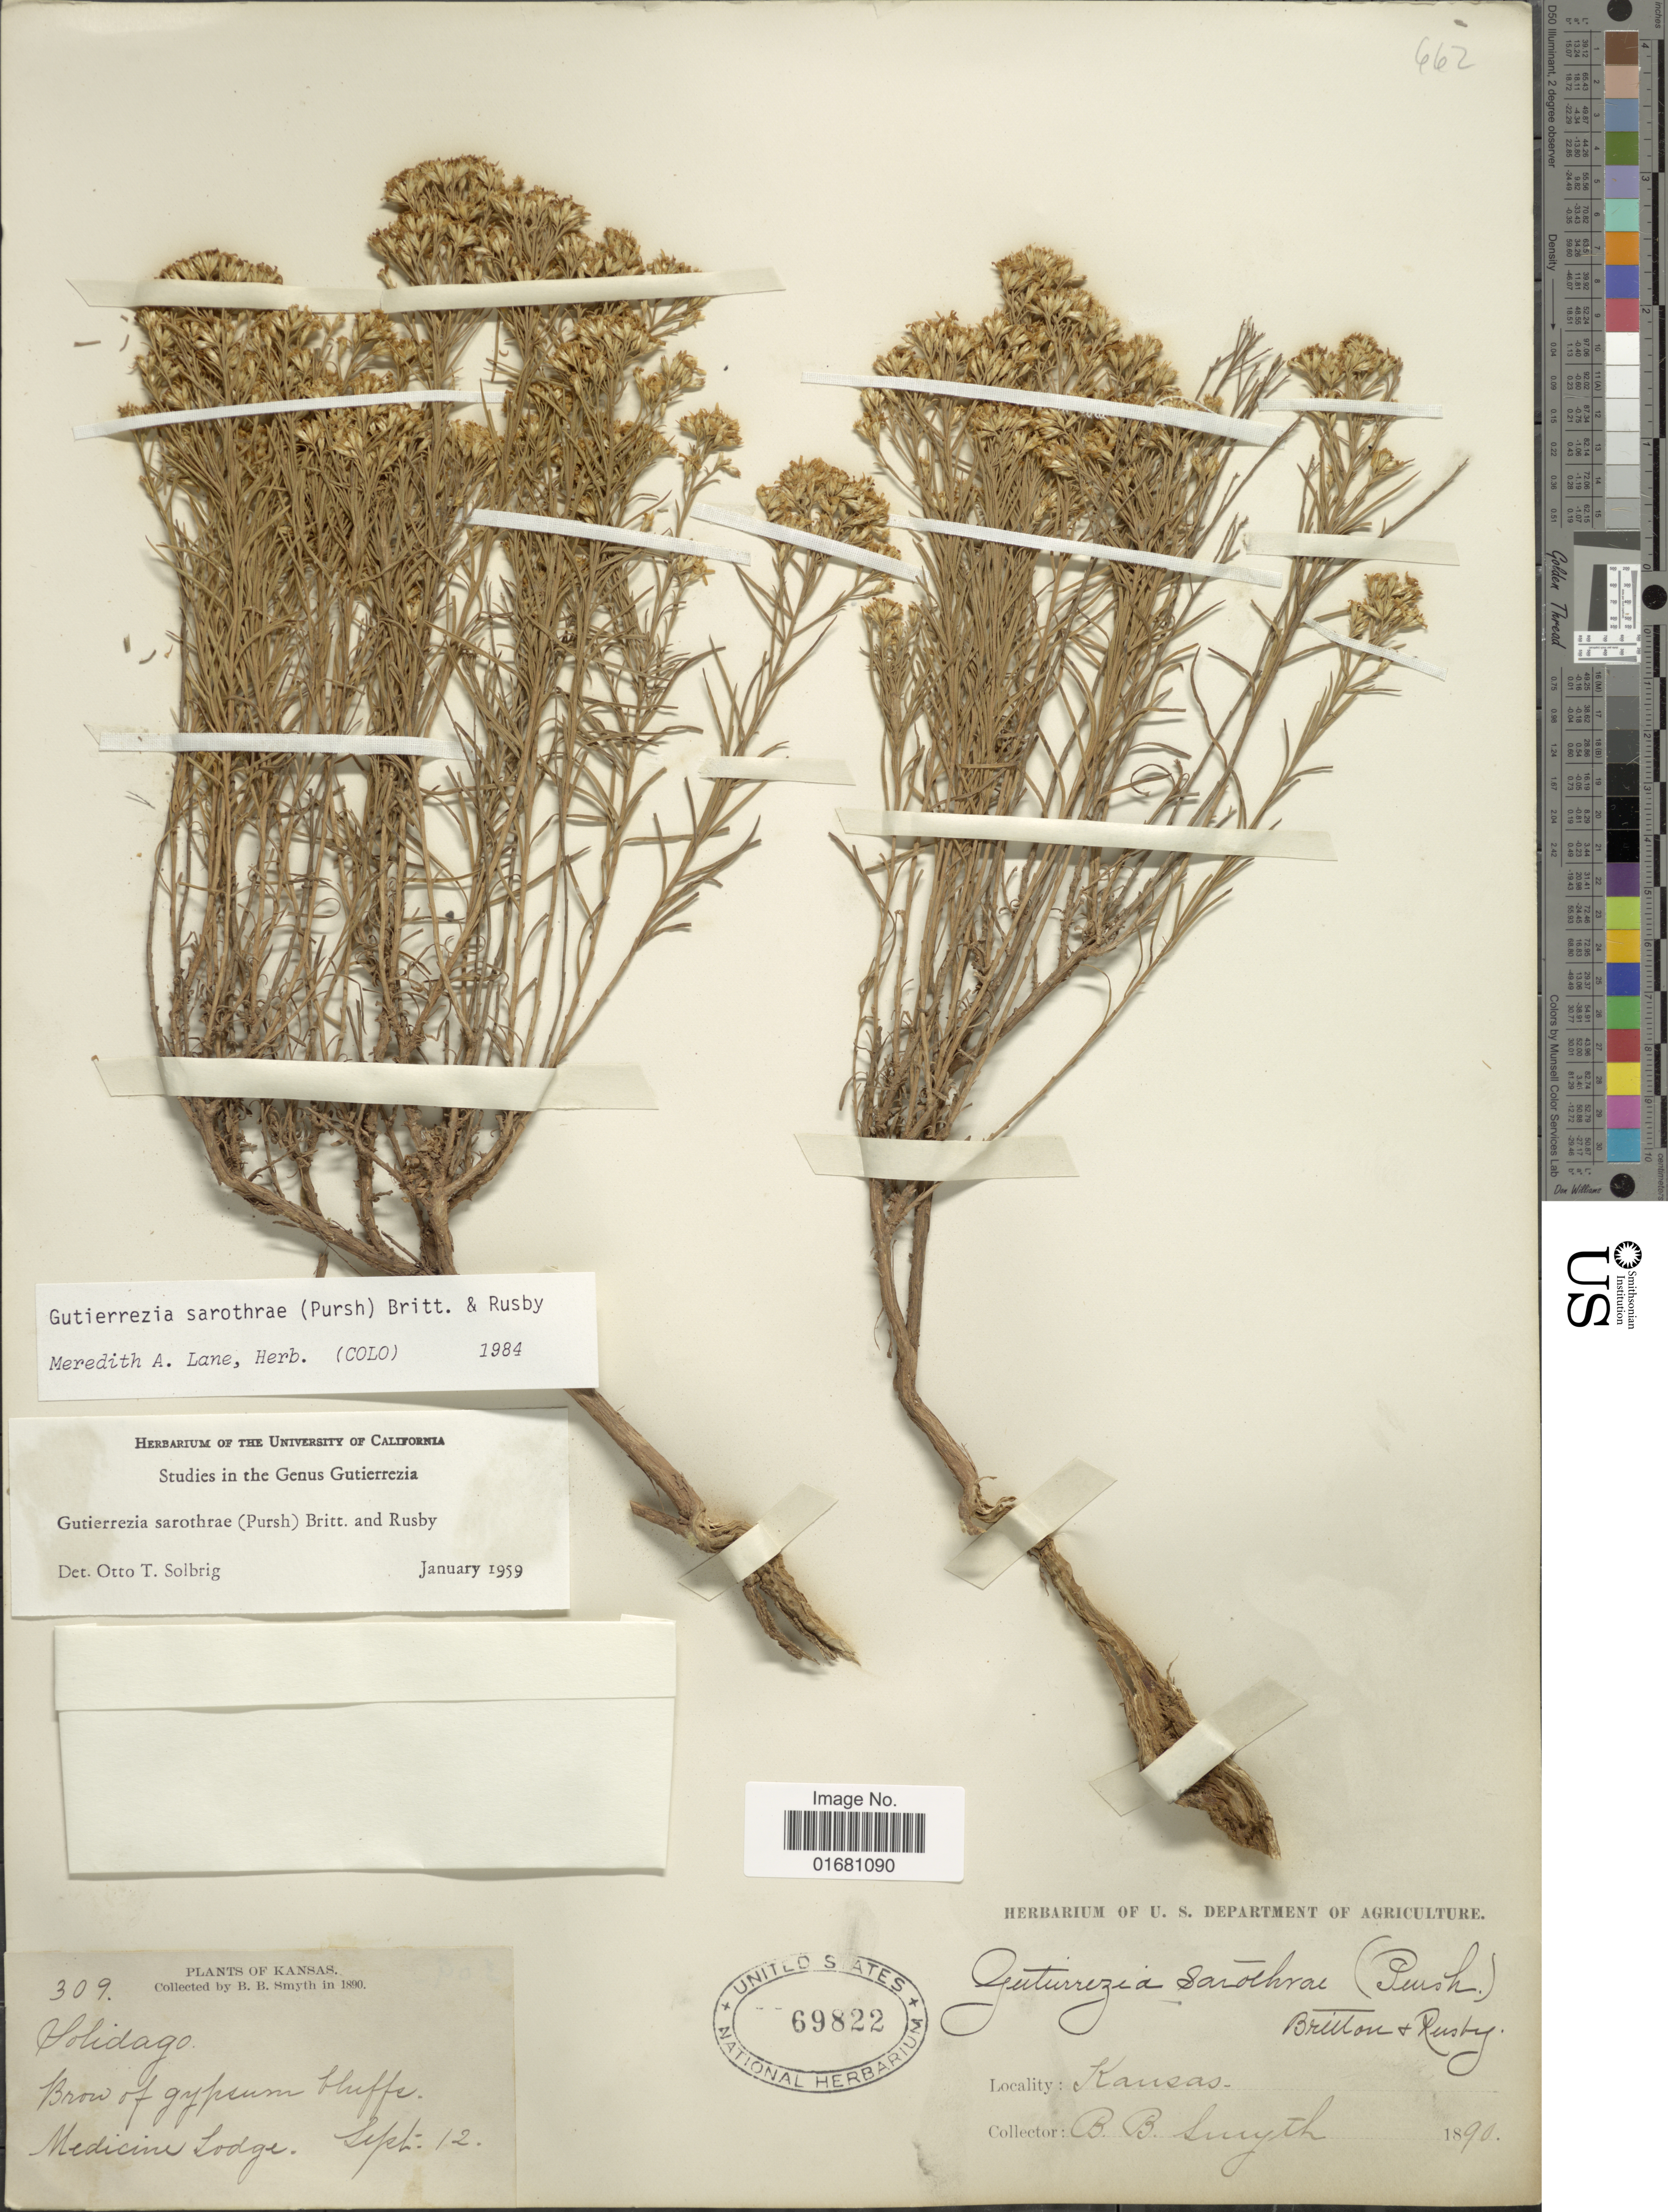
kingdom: Plantae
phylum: Tracheophyta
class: Magnoliopsida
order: Asterales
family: Asteraceae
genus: Gutierrezia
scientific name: Gutierrezia sarothrae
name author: (Pursh) Britton & Rusby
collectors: B. Smyth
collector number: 309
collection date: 1890-09-12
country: United States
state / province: Kansas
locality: Brow of Gypsum bluffs, Medicine Lodge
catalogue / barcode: US 69822